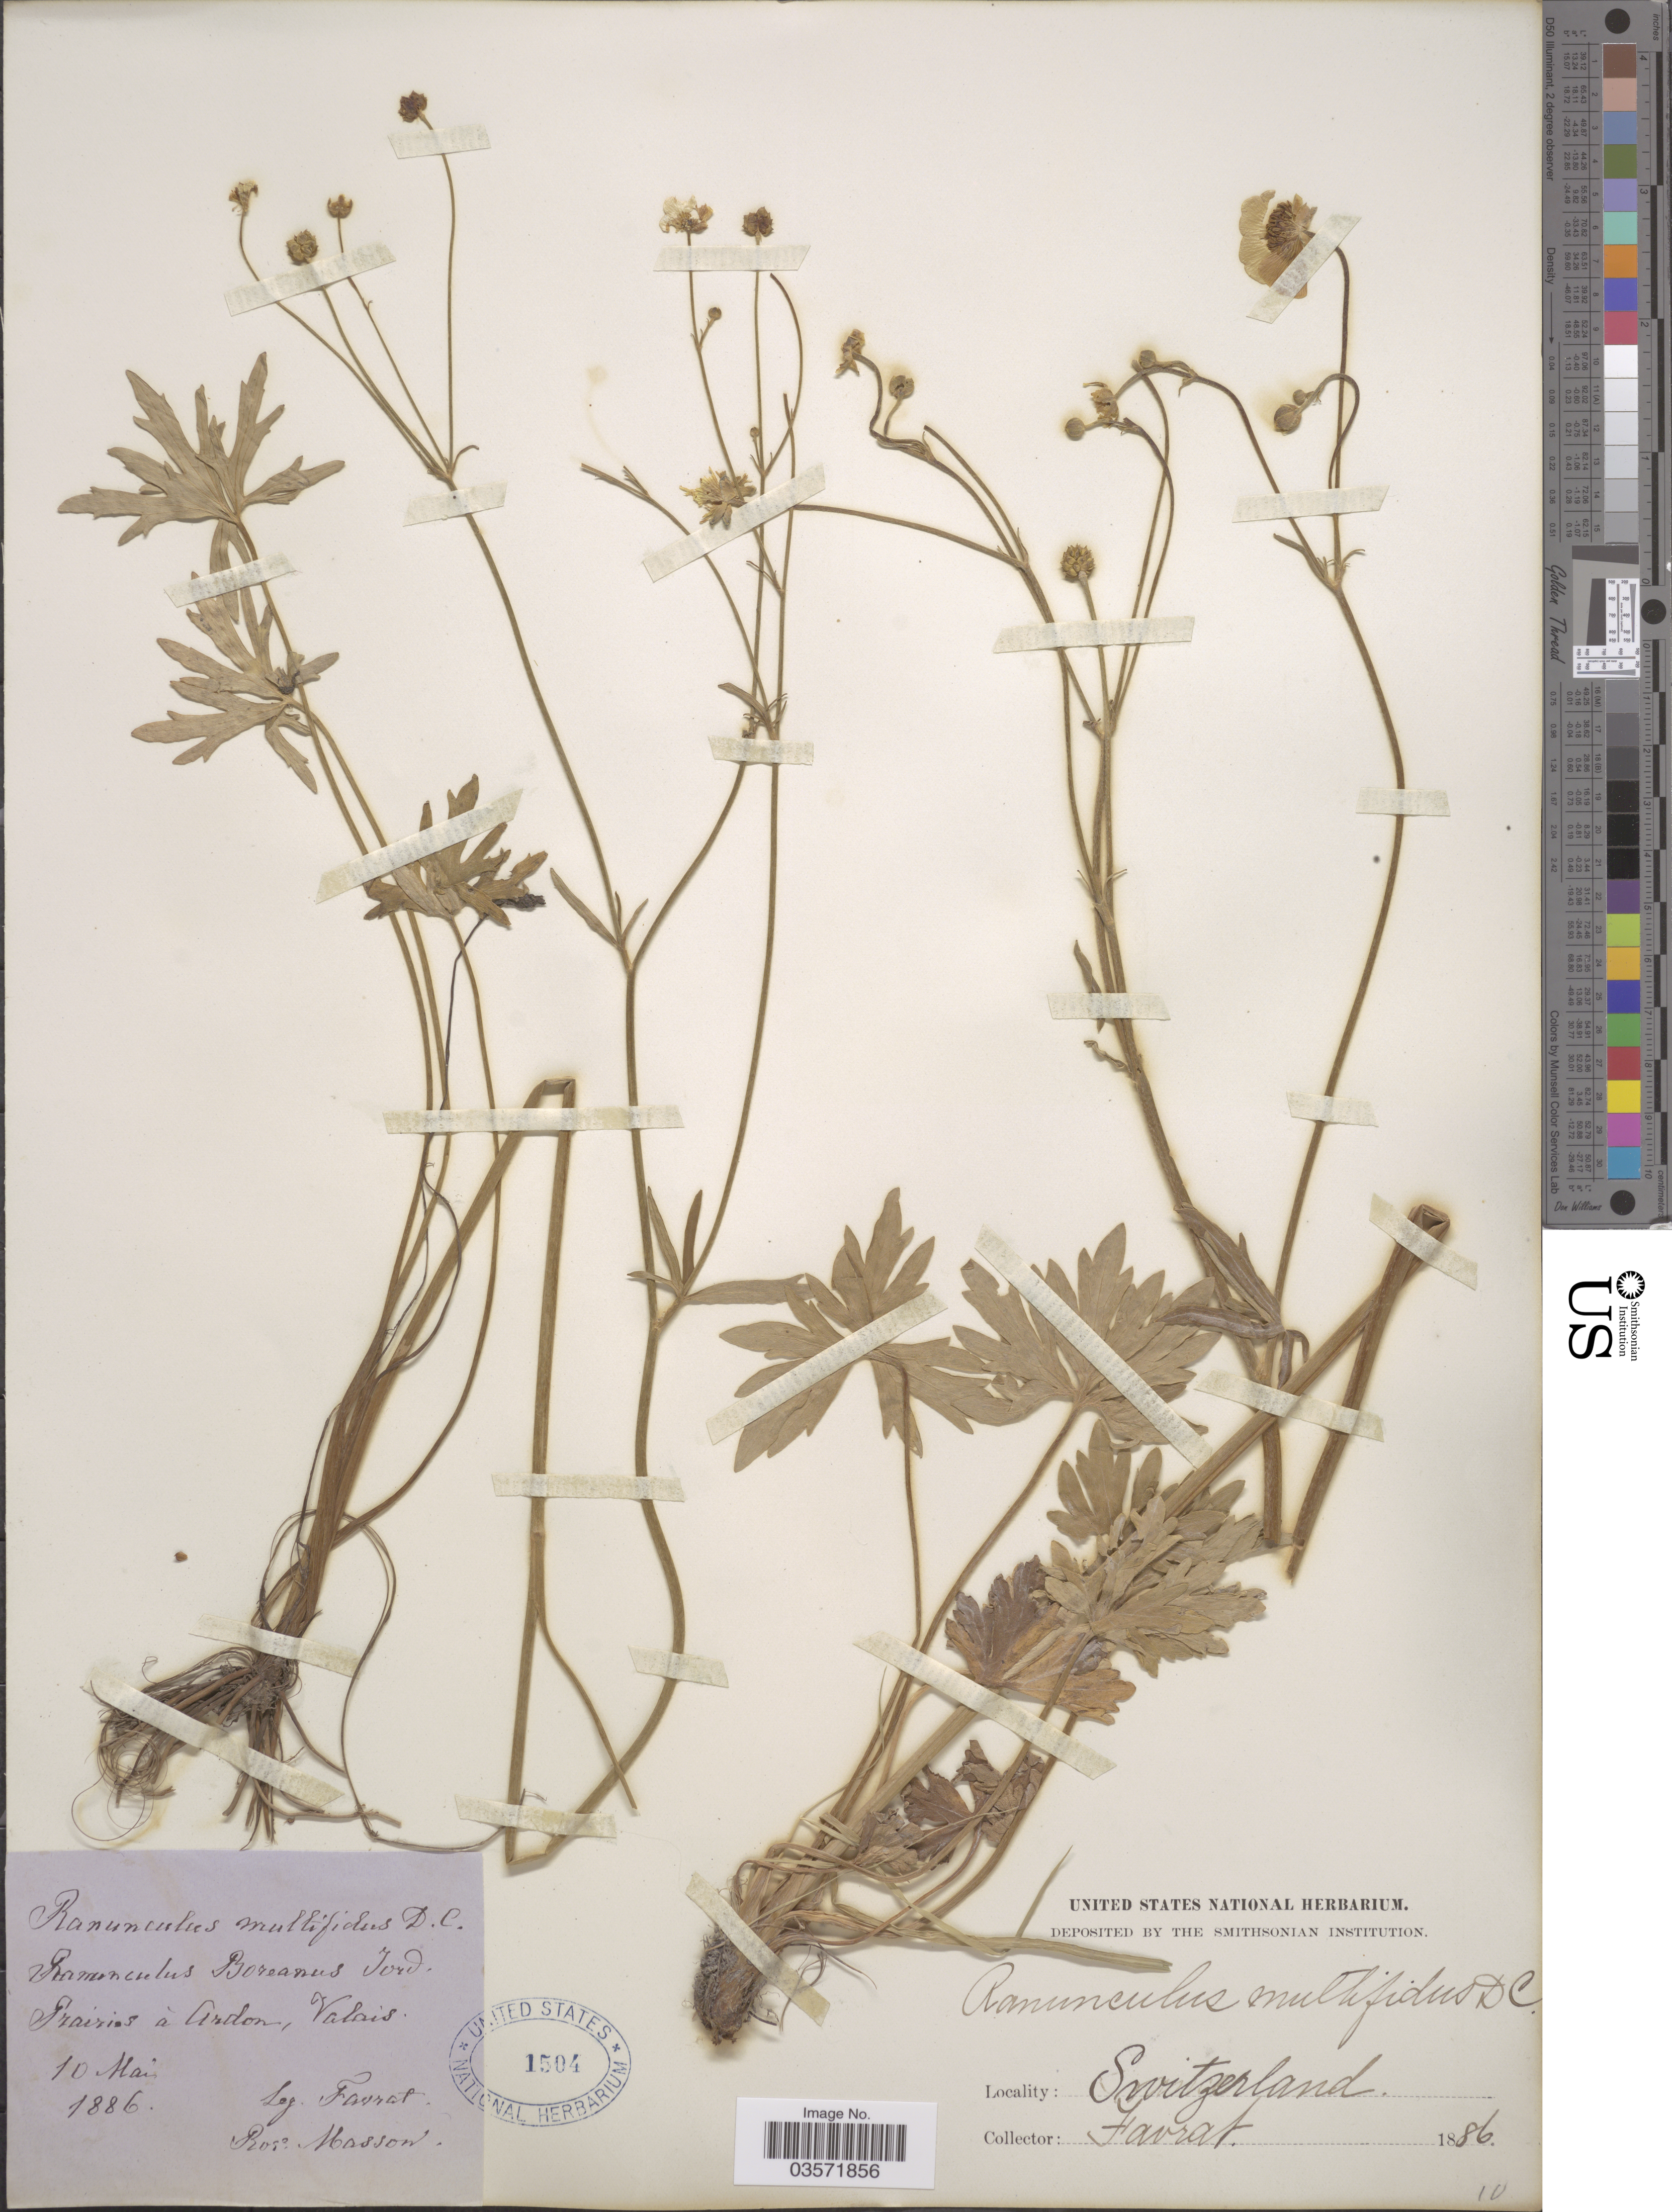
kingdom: Plantae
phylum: Tracheophyta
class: Magnoliopsida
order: Ranunculales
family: Ranunculaceae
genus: Ranunculus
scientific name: Ranunculus multifidus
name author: Forssk.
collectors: L. Favrat & R. Masson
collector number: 10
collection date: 1886-05-10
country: Switzerland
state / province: Valais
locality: Prairies à Ardon.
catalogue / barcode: US 1504